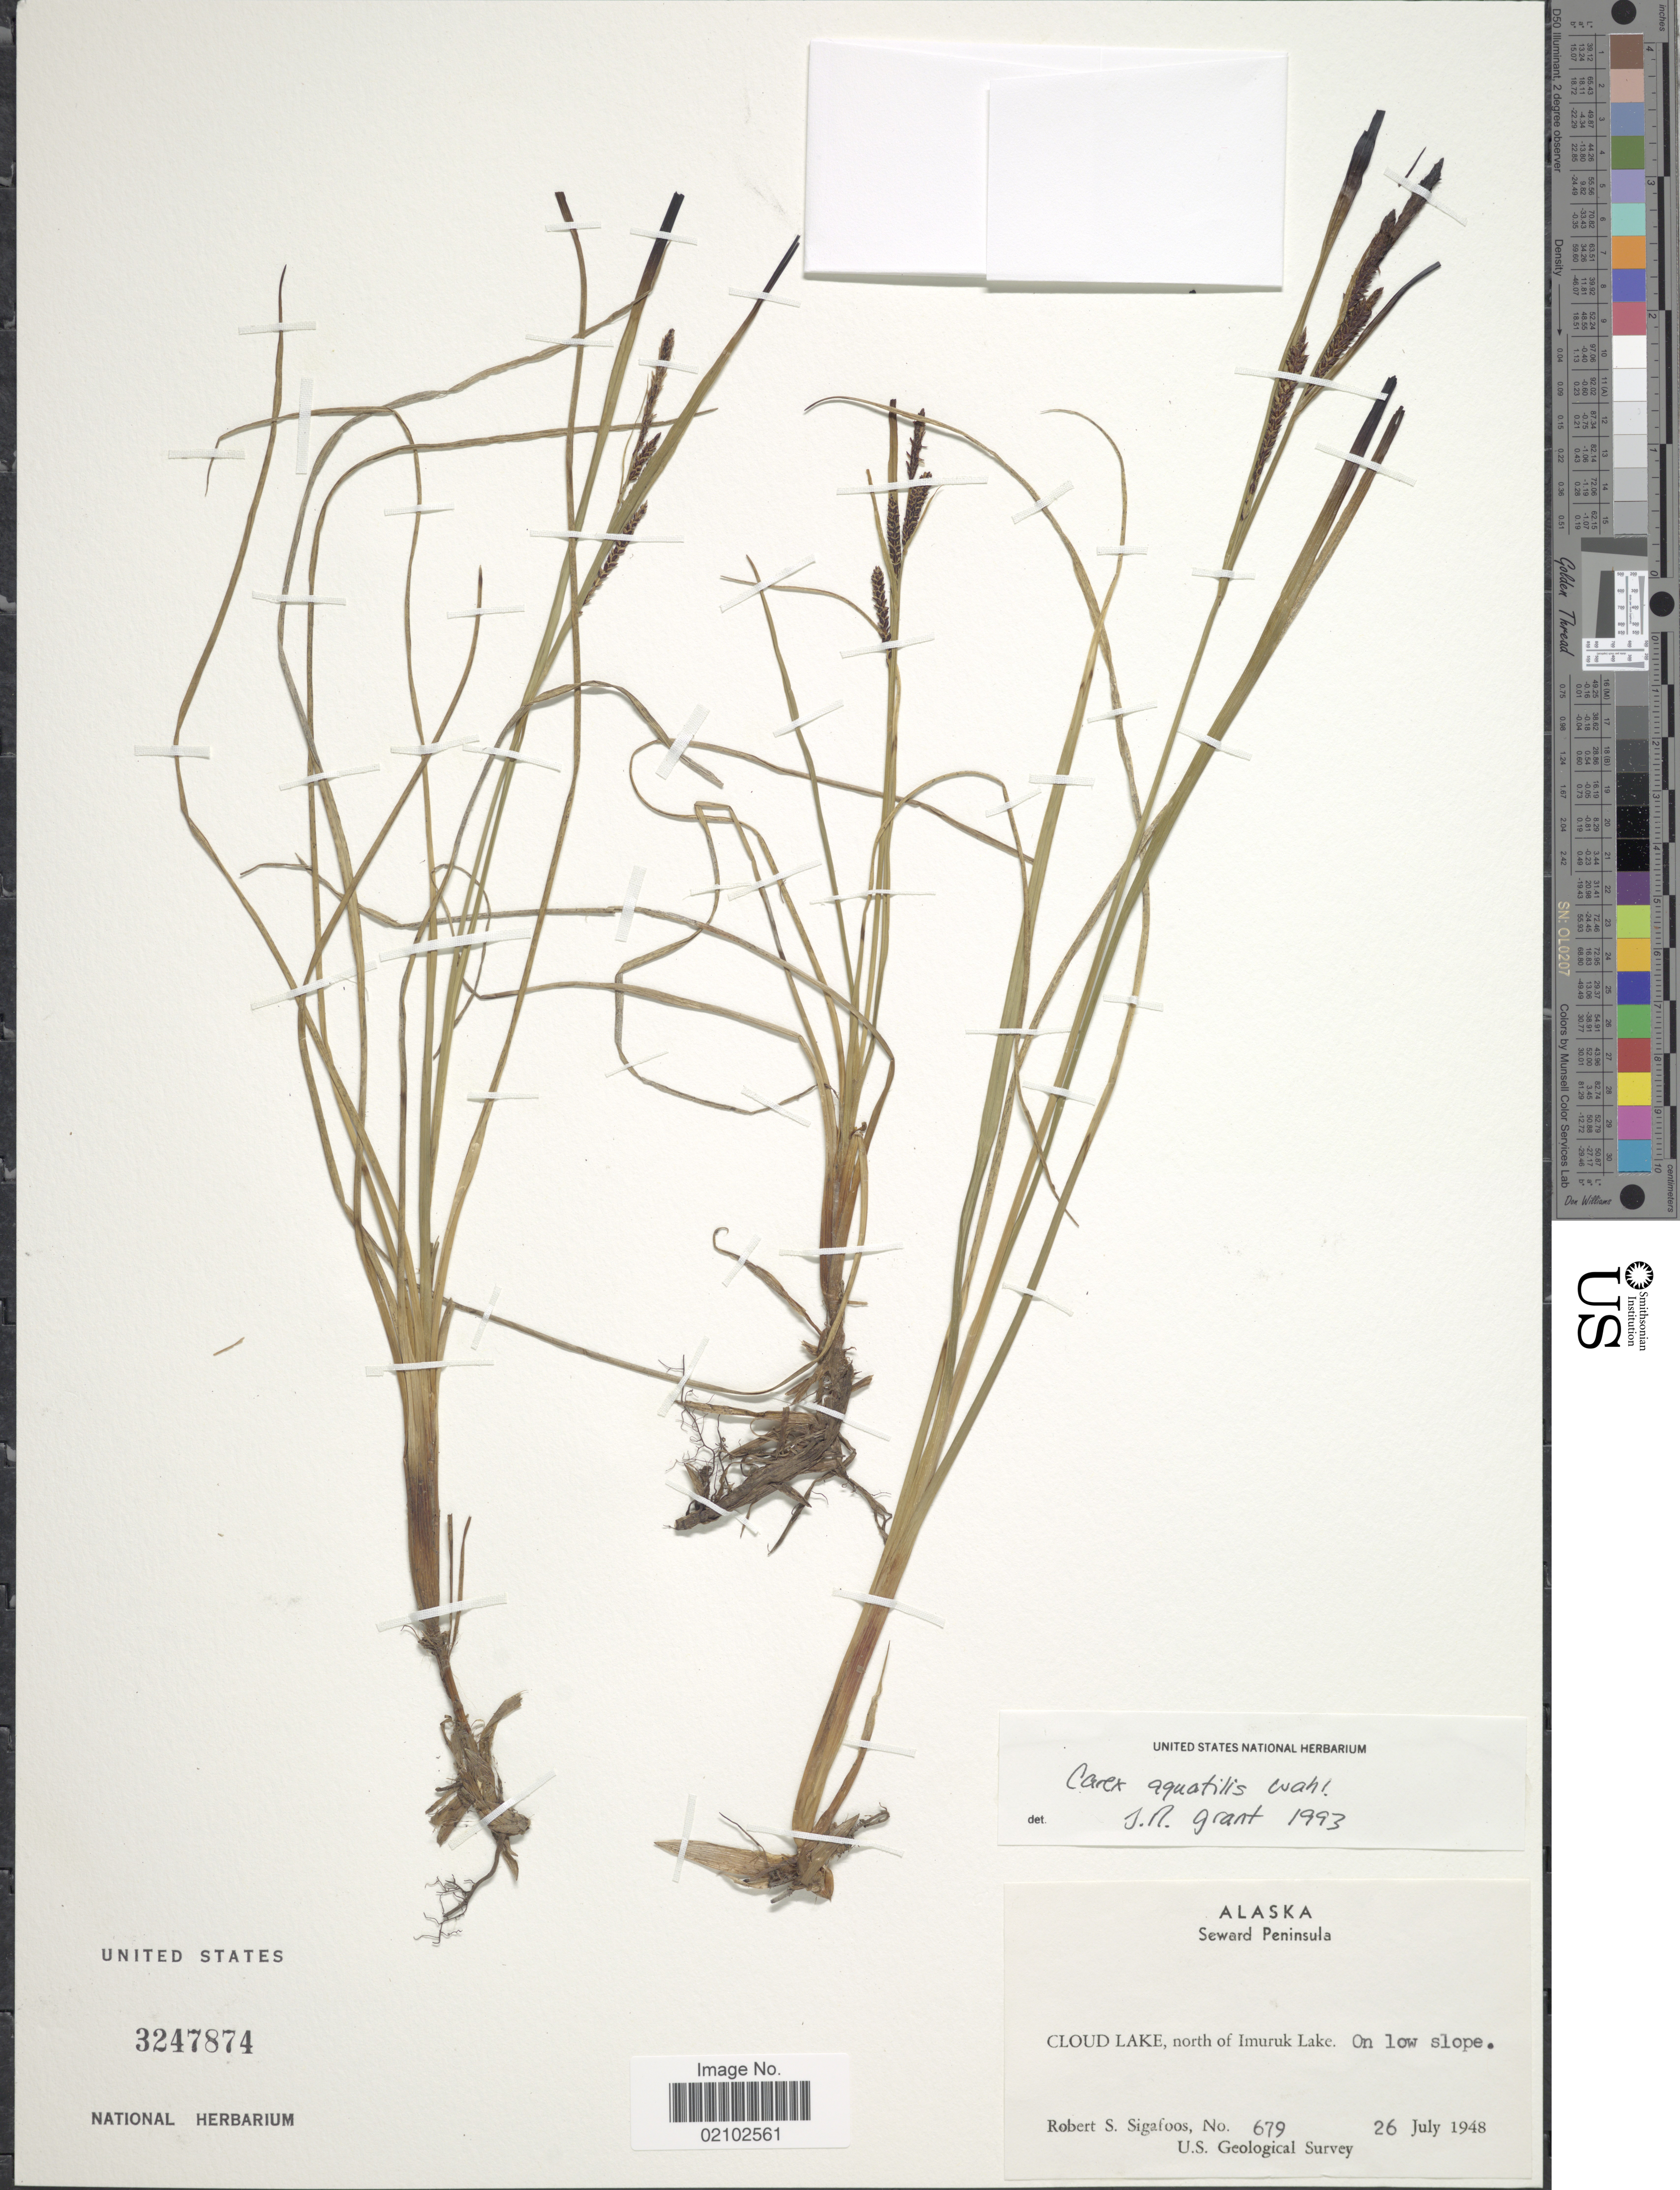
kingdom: Plantae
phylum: Tracheophyta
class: Liliopsida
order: Poales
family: Cyperaceae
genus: Carex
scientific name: Carex aquatilis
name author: Wahlenb.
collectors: R. Sigafoos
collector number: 679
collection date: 1948-07-26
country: United States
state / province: Alaska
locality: Seward Peninsula, Cloud Lake, north of Imuruk Lake. On low slopes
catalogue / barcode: US 3247874